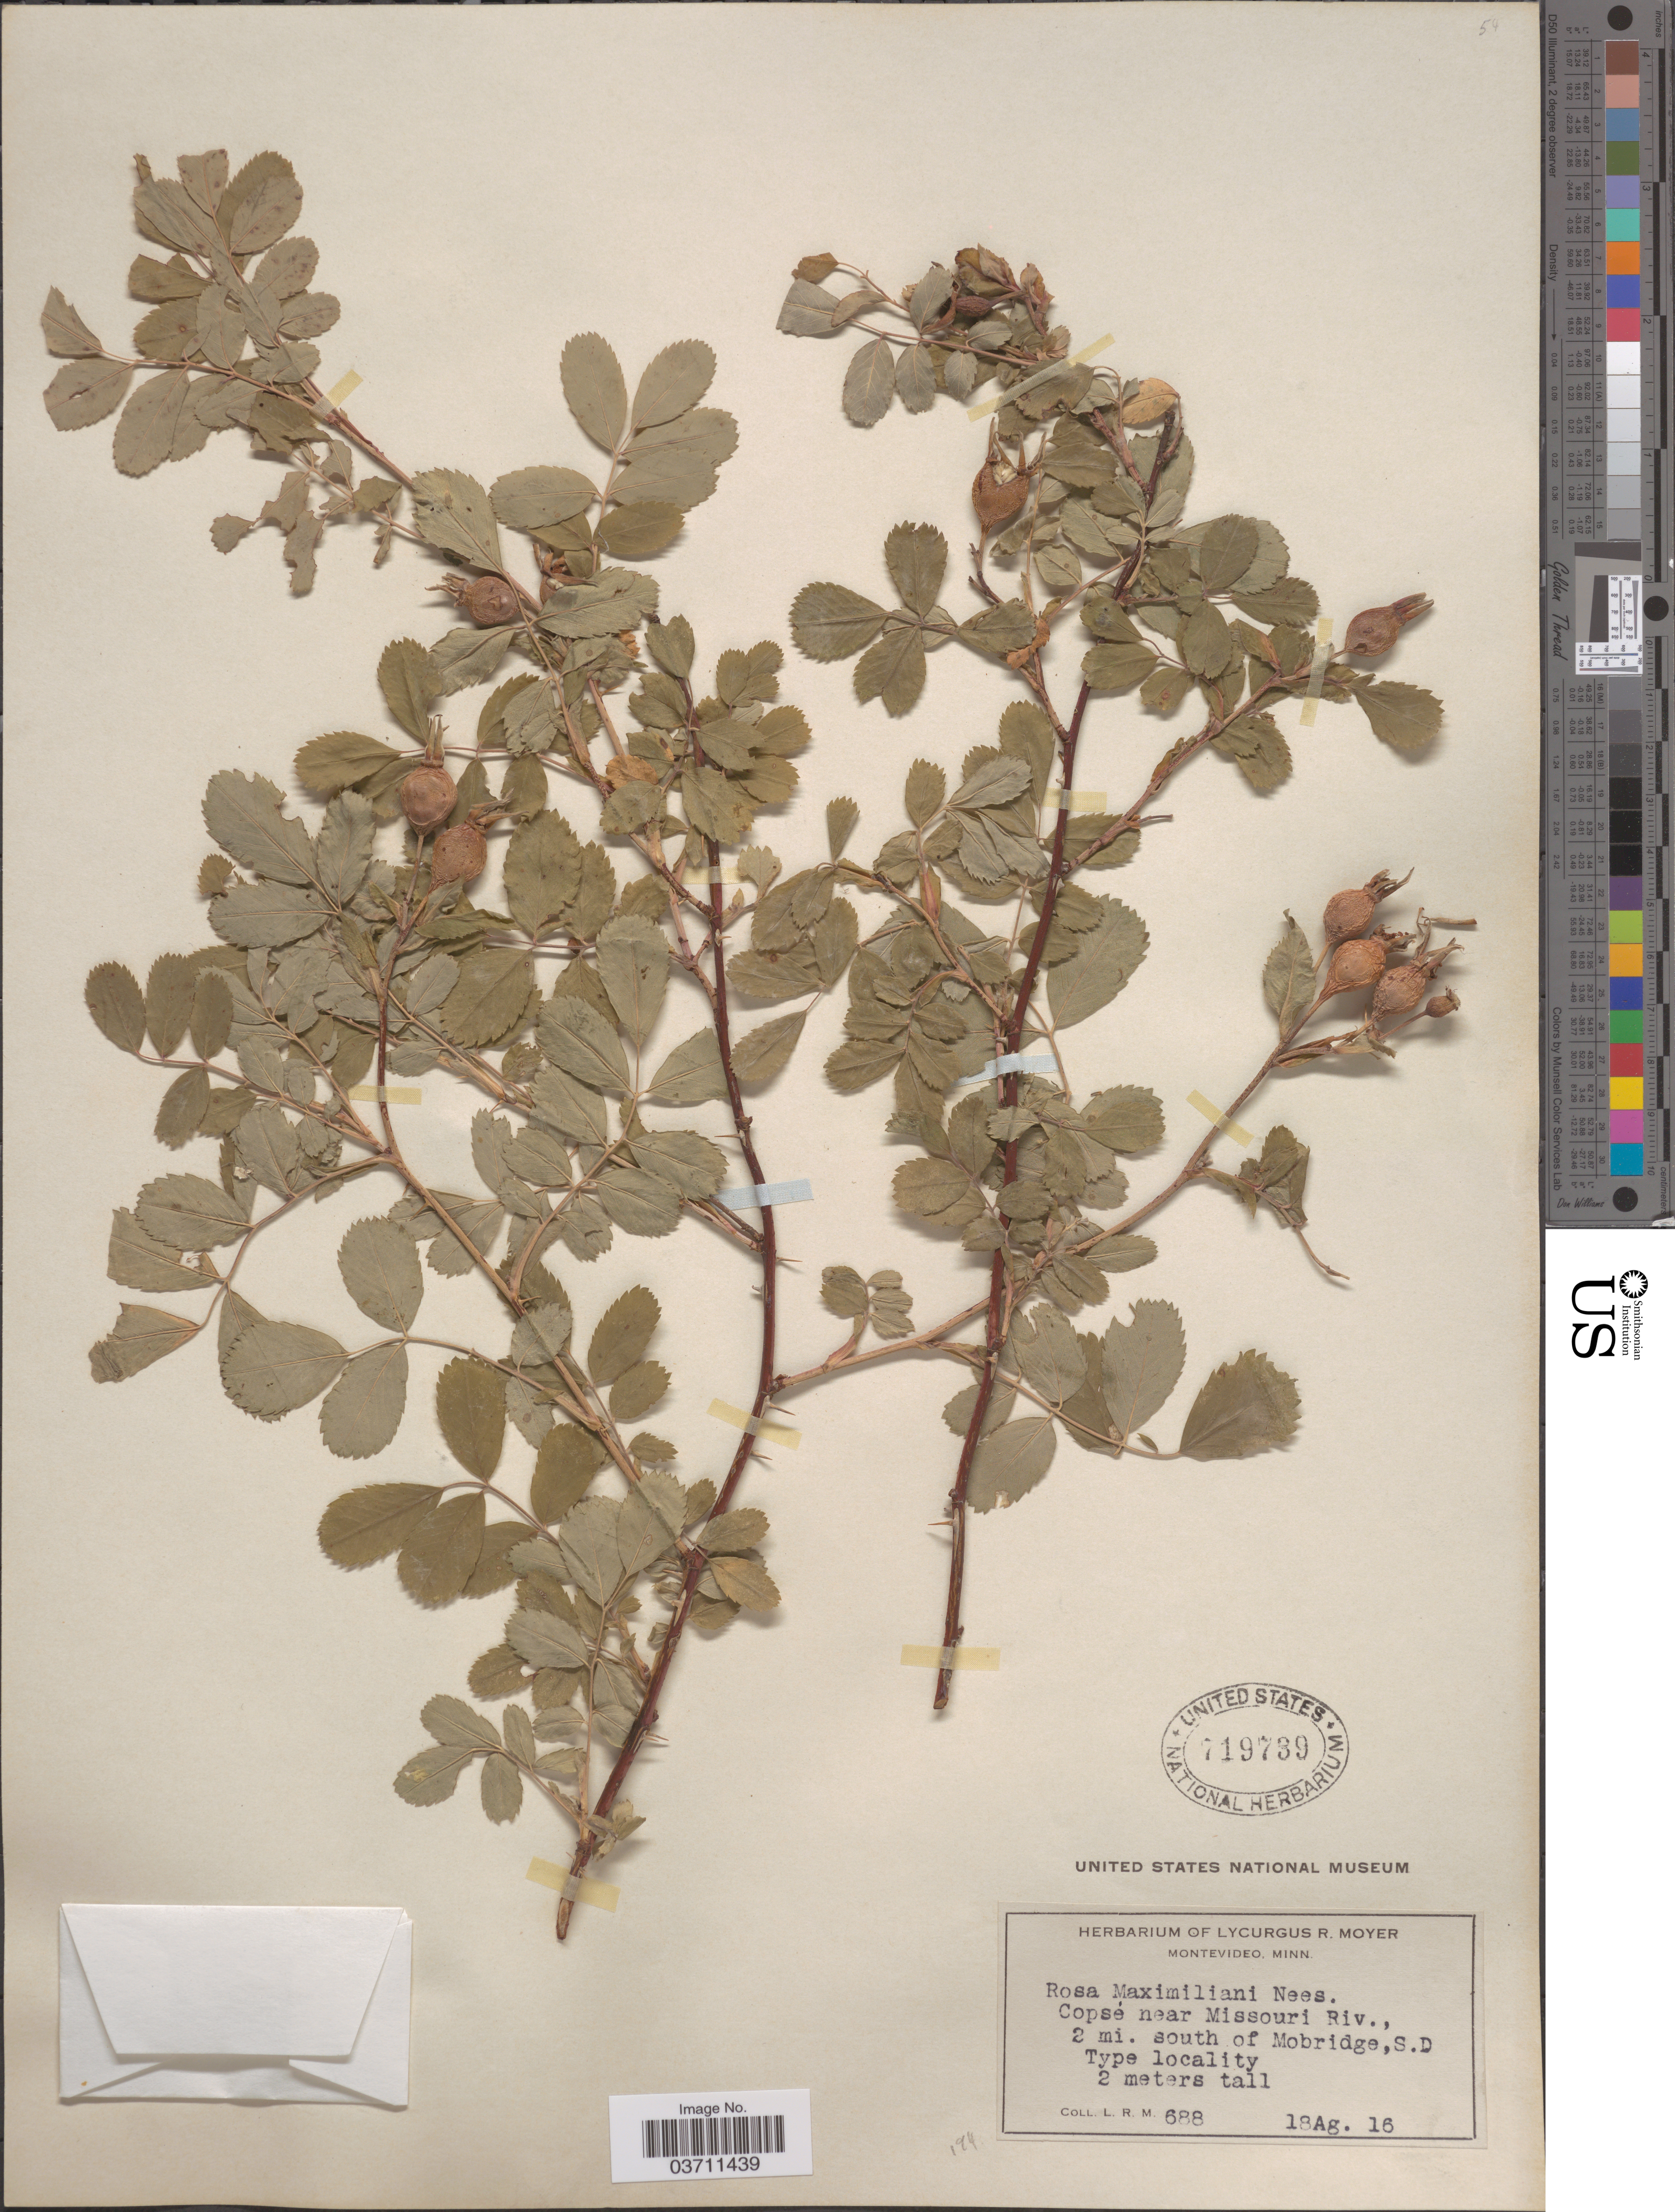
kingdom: Plantae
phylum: Tracheophyta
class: Magnoliopsida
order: Rosales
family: Rosaceae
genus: Rosa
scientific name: Rosa maximiliani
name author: Nees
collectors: L. Moyer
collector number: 688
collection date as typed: Transcribed d/m/y: 18/8/16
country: United States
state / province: South Dakota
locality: Copsé near Missouri Riv., 2 mi. south of Mobridge.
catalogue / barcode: US 719739